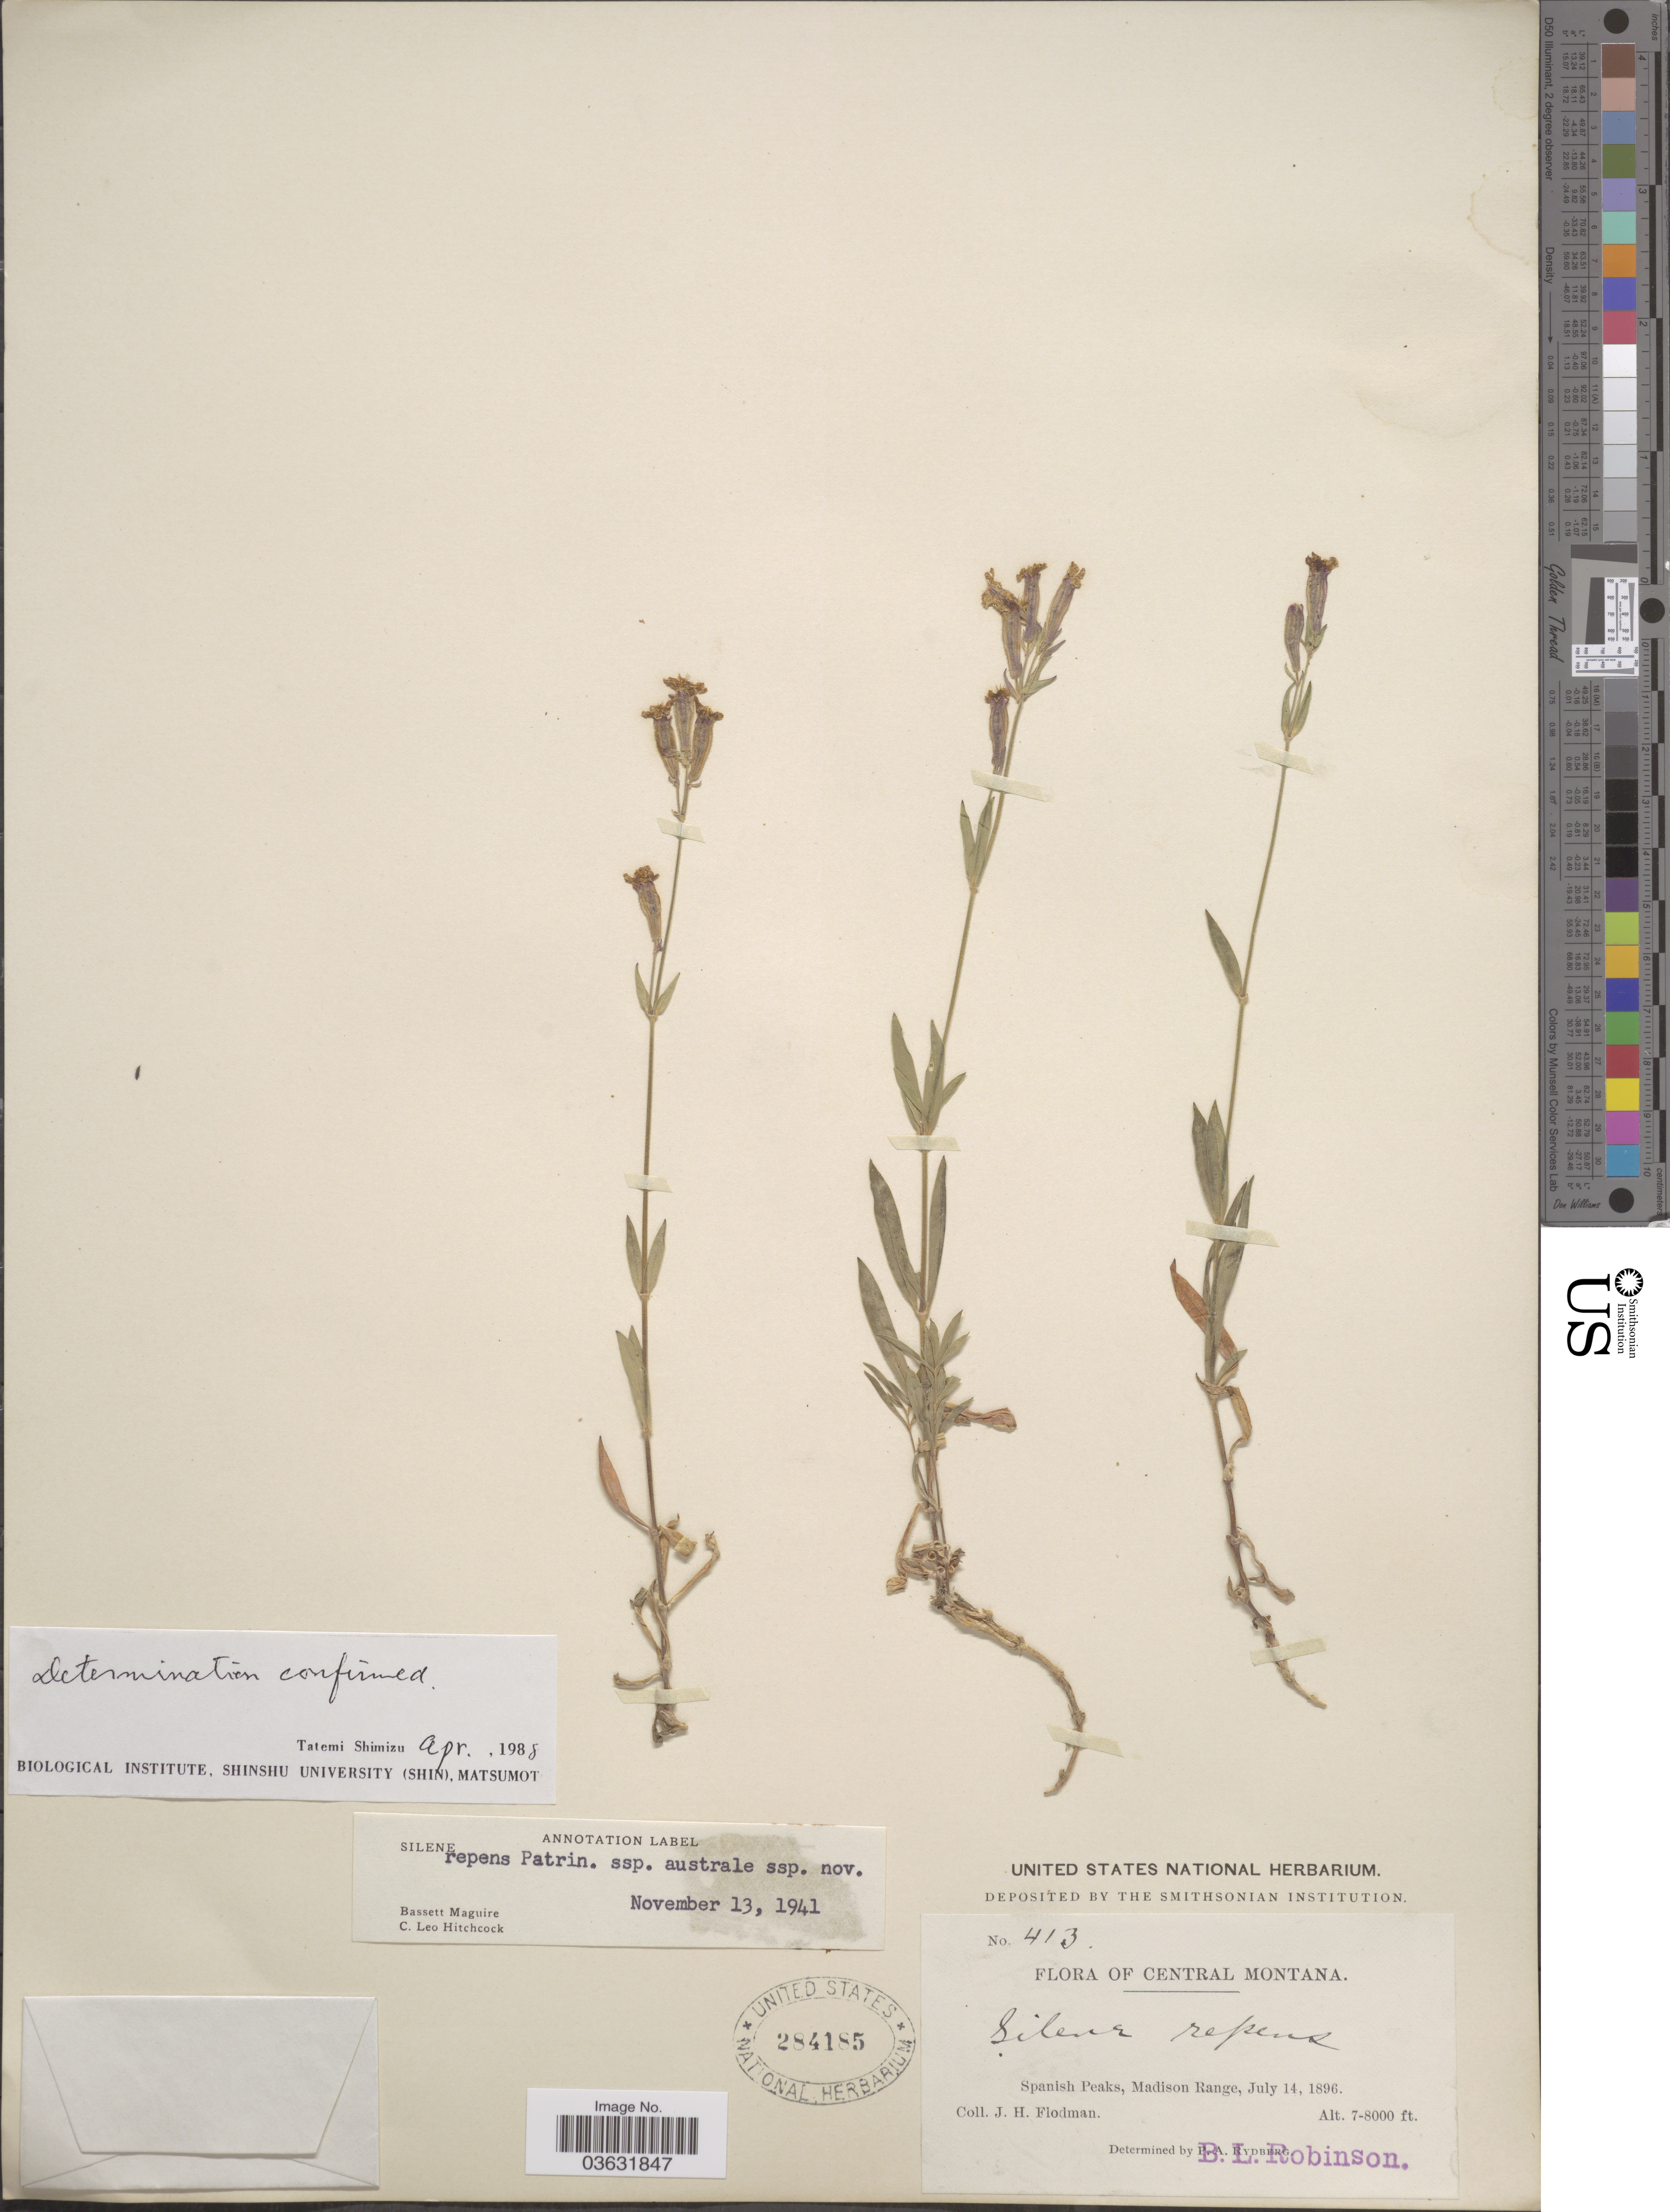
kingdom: Plantae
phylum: Tracheophyta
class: Magnoliopsida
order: Caryophyllales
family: Caryophyllaceae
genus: Silene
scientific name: Silene repens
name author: Patrin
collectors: J. Flodman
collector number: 413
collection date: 1896-07-14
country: United States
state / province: Montana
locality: Central Montana. Spanish Peaks, Madison Range.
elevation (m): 2134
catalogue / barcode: US 284185